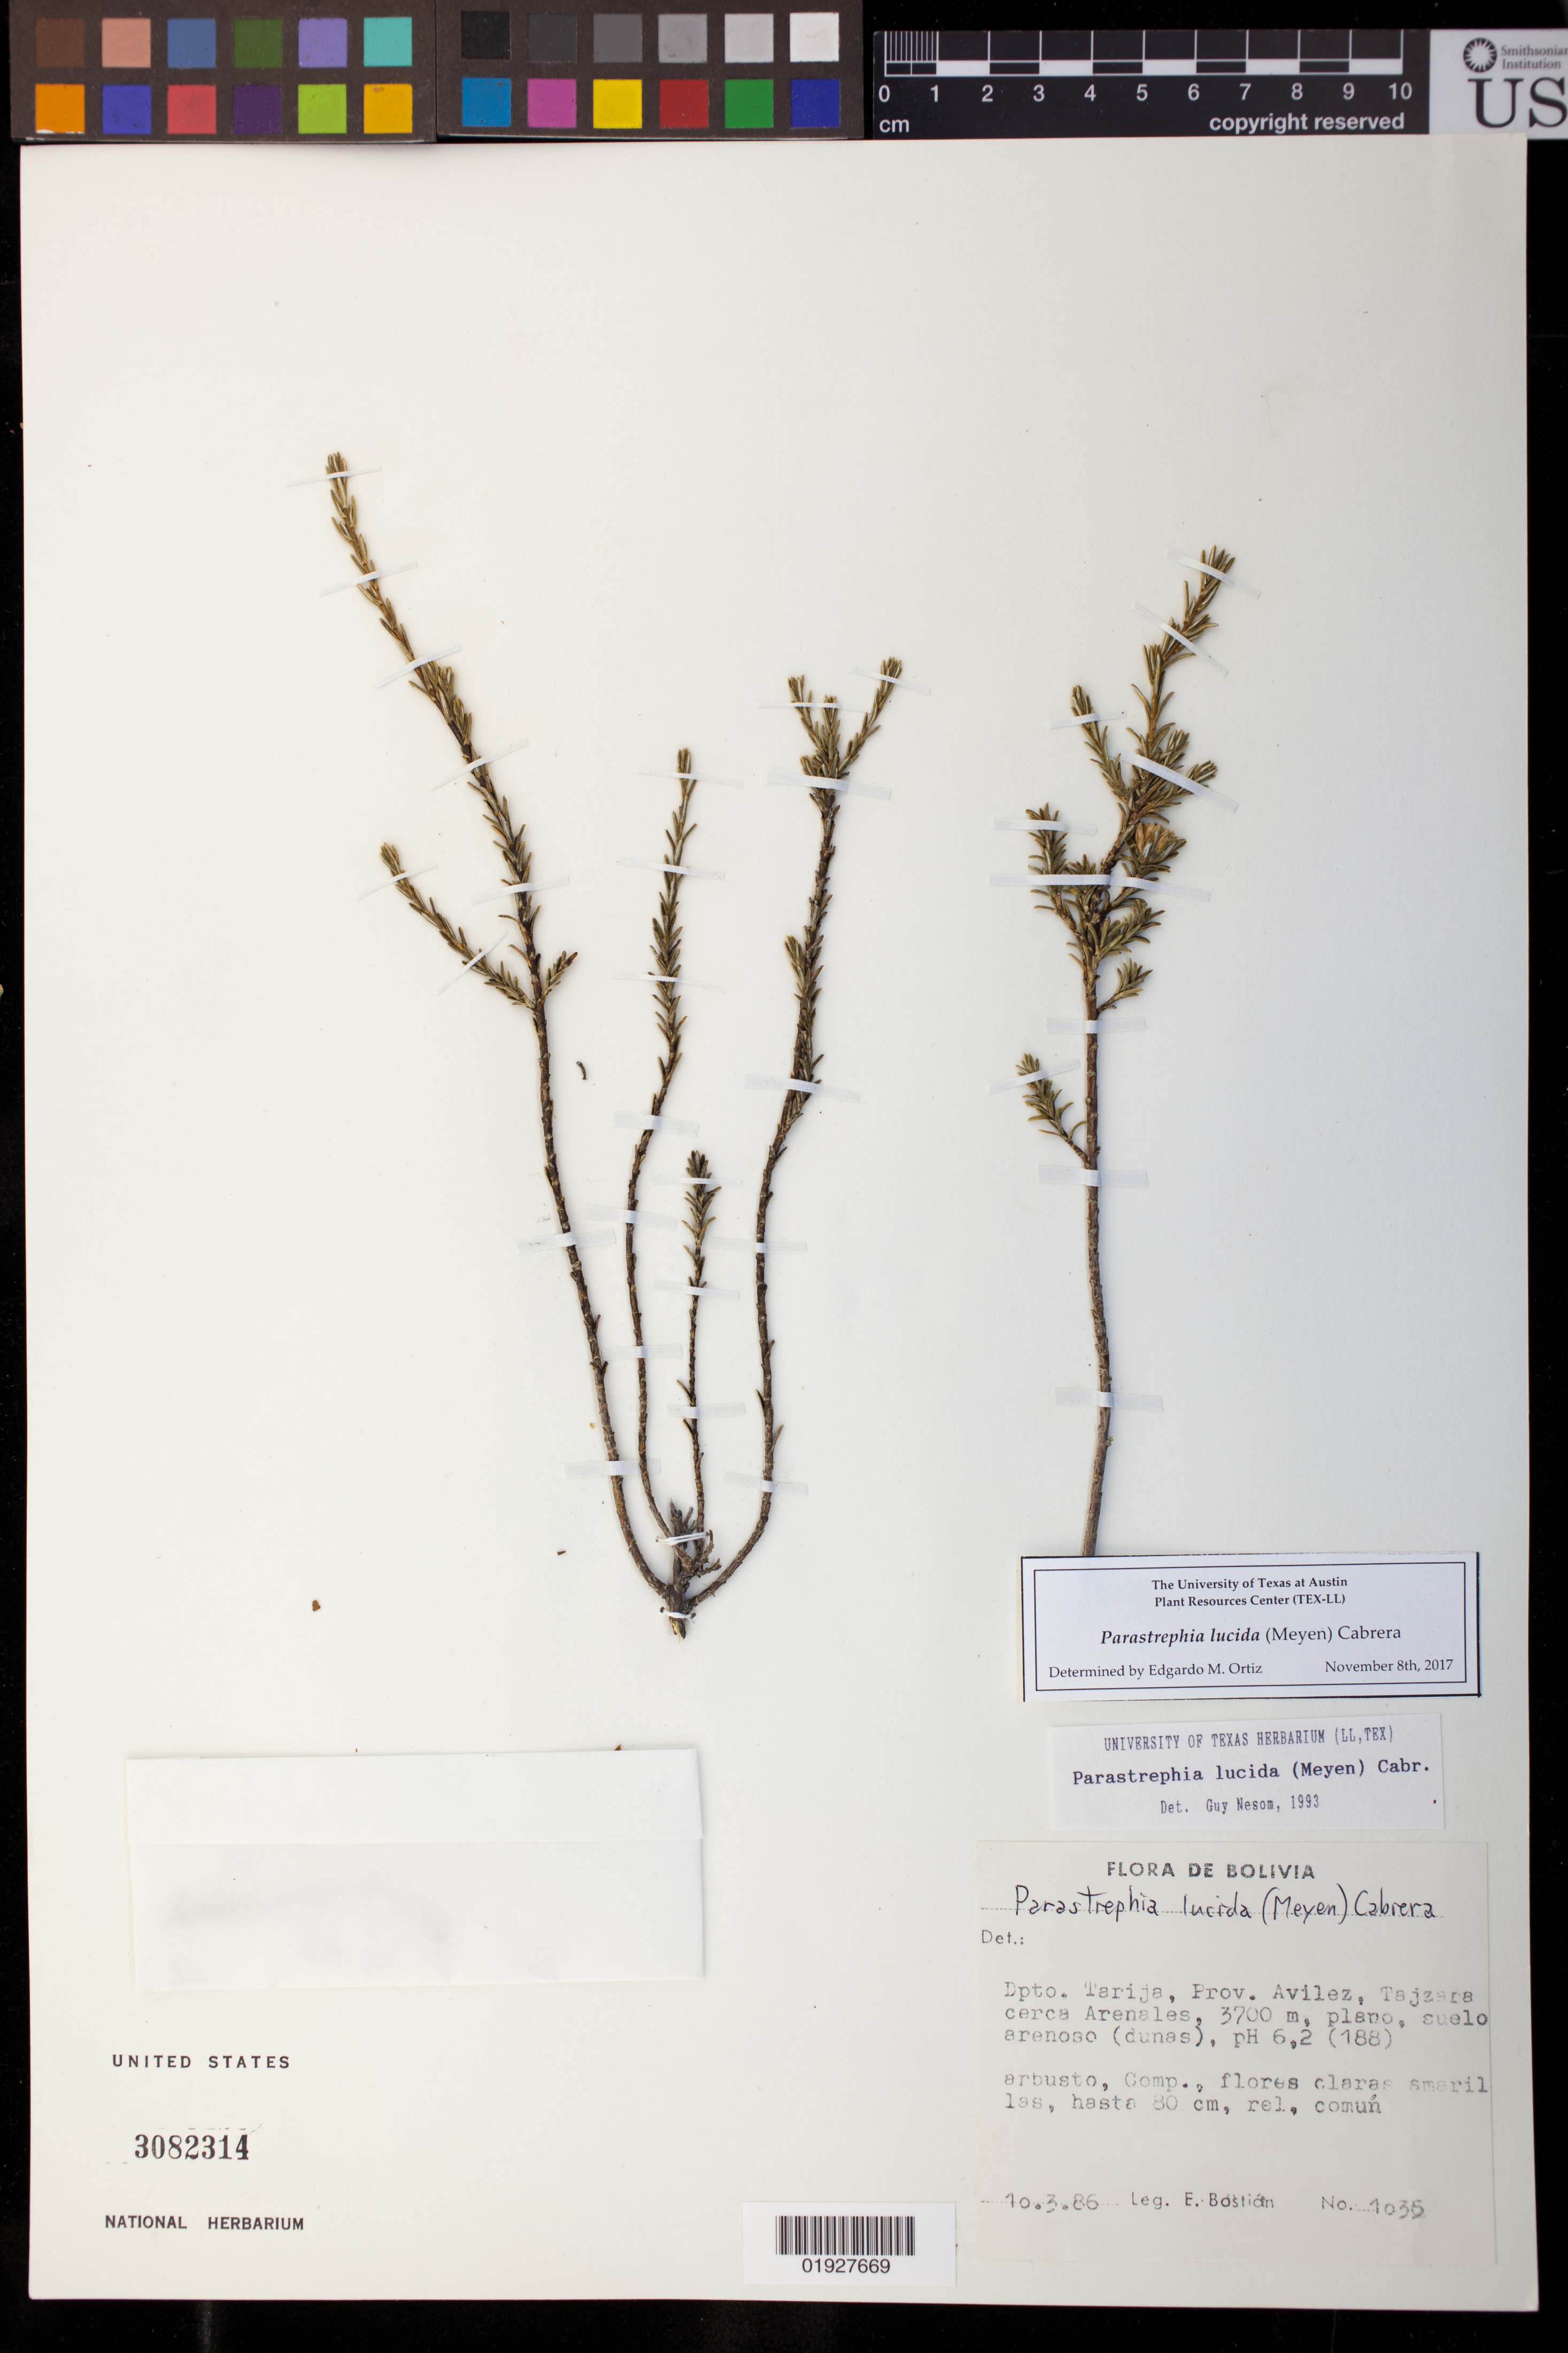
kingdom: Plantae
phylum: Tracheophyta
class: Magnoliopsida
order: Asterales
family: Asteraceae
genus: Parastrephia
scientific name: Parastrephia lucida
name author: (Meyen) Cabrera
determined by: Ortiz, E. M.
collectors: E. Bastian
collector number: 1035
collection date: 1986-03-10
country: Bolivia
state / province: Tarija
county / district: Avilez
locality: Tajzara cerca Arenales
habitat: Plano, suelo arenoso (Dunas), pH 6.2 (188)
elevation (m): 3700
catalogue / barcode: US 3082314